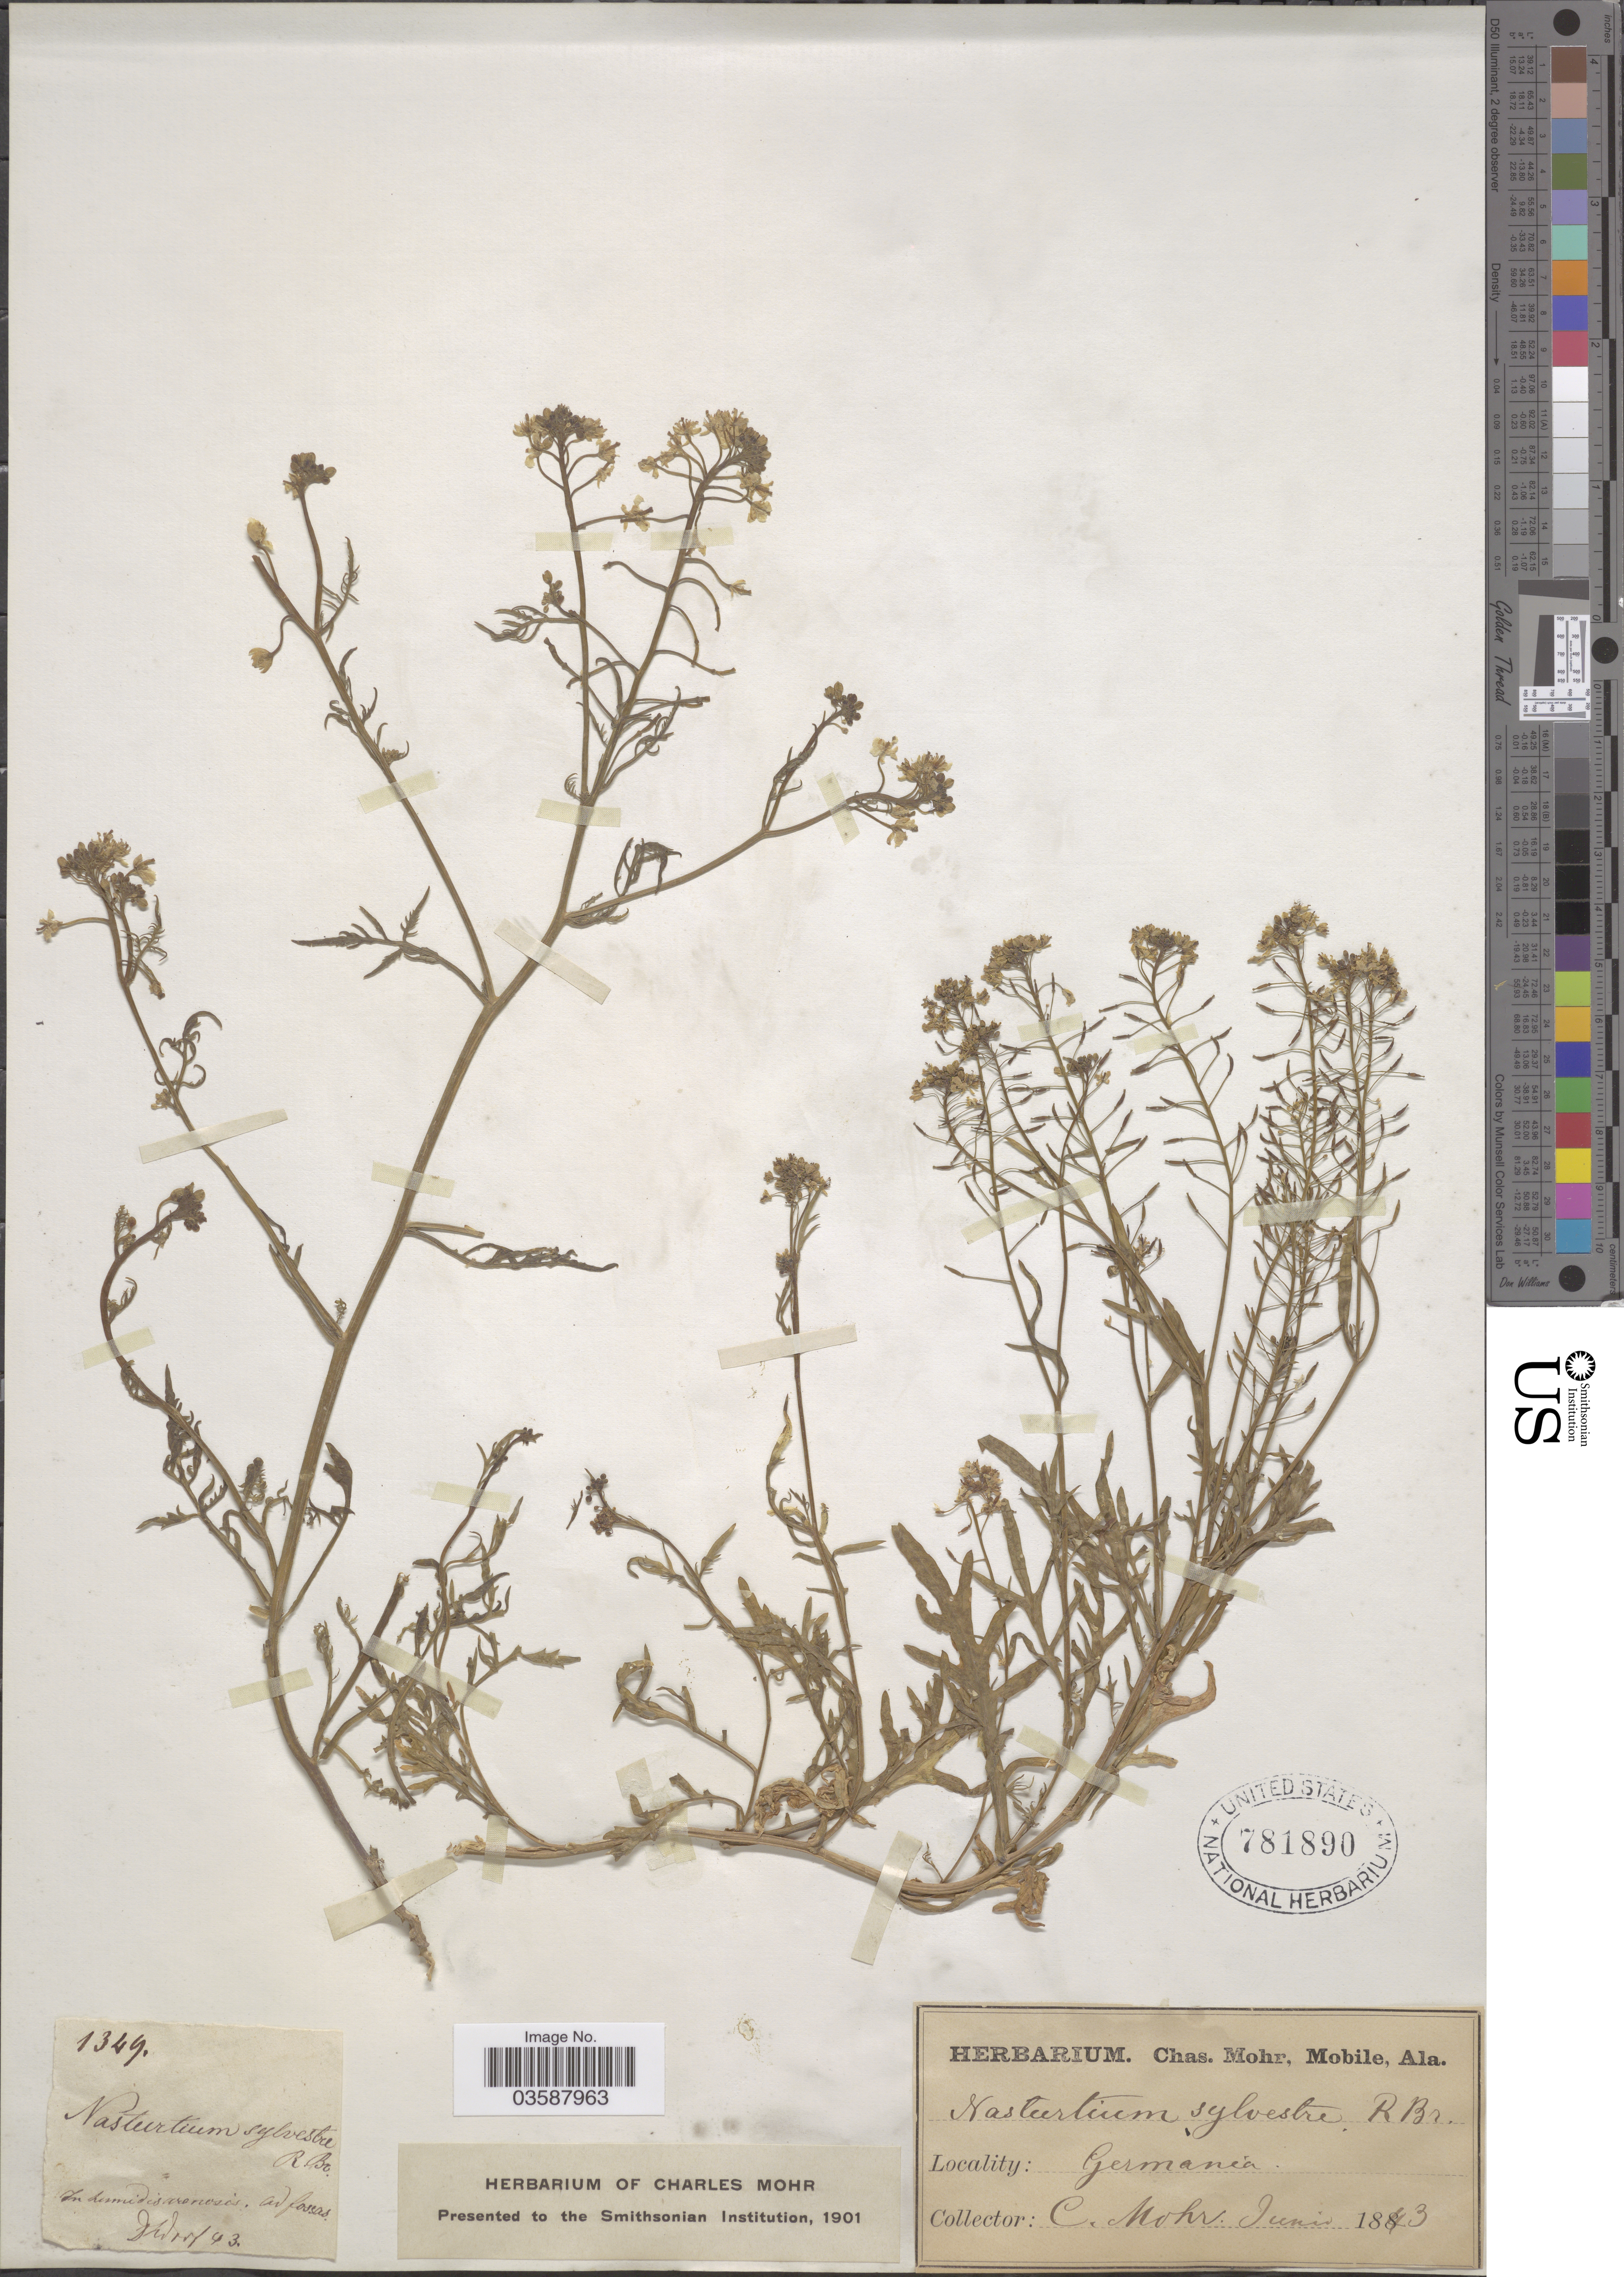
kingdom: Plantae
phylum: Tracheophyta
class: Magnoliopsida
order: Brassicales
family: Brassicaceae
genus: Rorippa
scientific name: Rorippa sylvestris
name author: (L.) Besser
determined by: Strong, M. T., (US), Smithsonian Institution - National Museum of Natural History (UNITED STATES)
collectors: Mohr, C. T. (herbarium)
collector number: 1349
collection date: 1843-06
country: Germany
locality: In humidis arenosis ad fossas Didorf [interpreted].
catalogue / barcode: US 781890